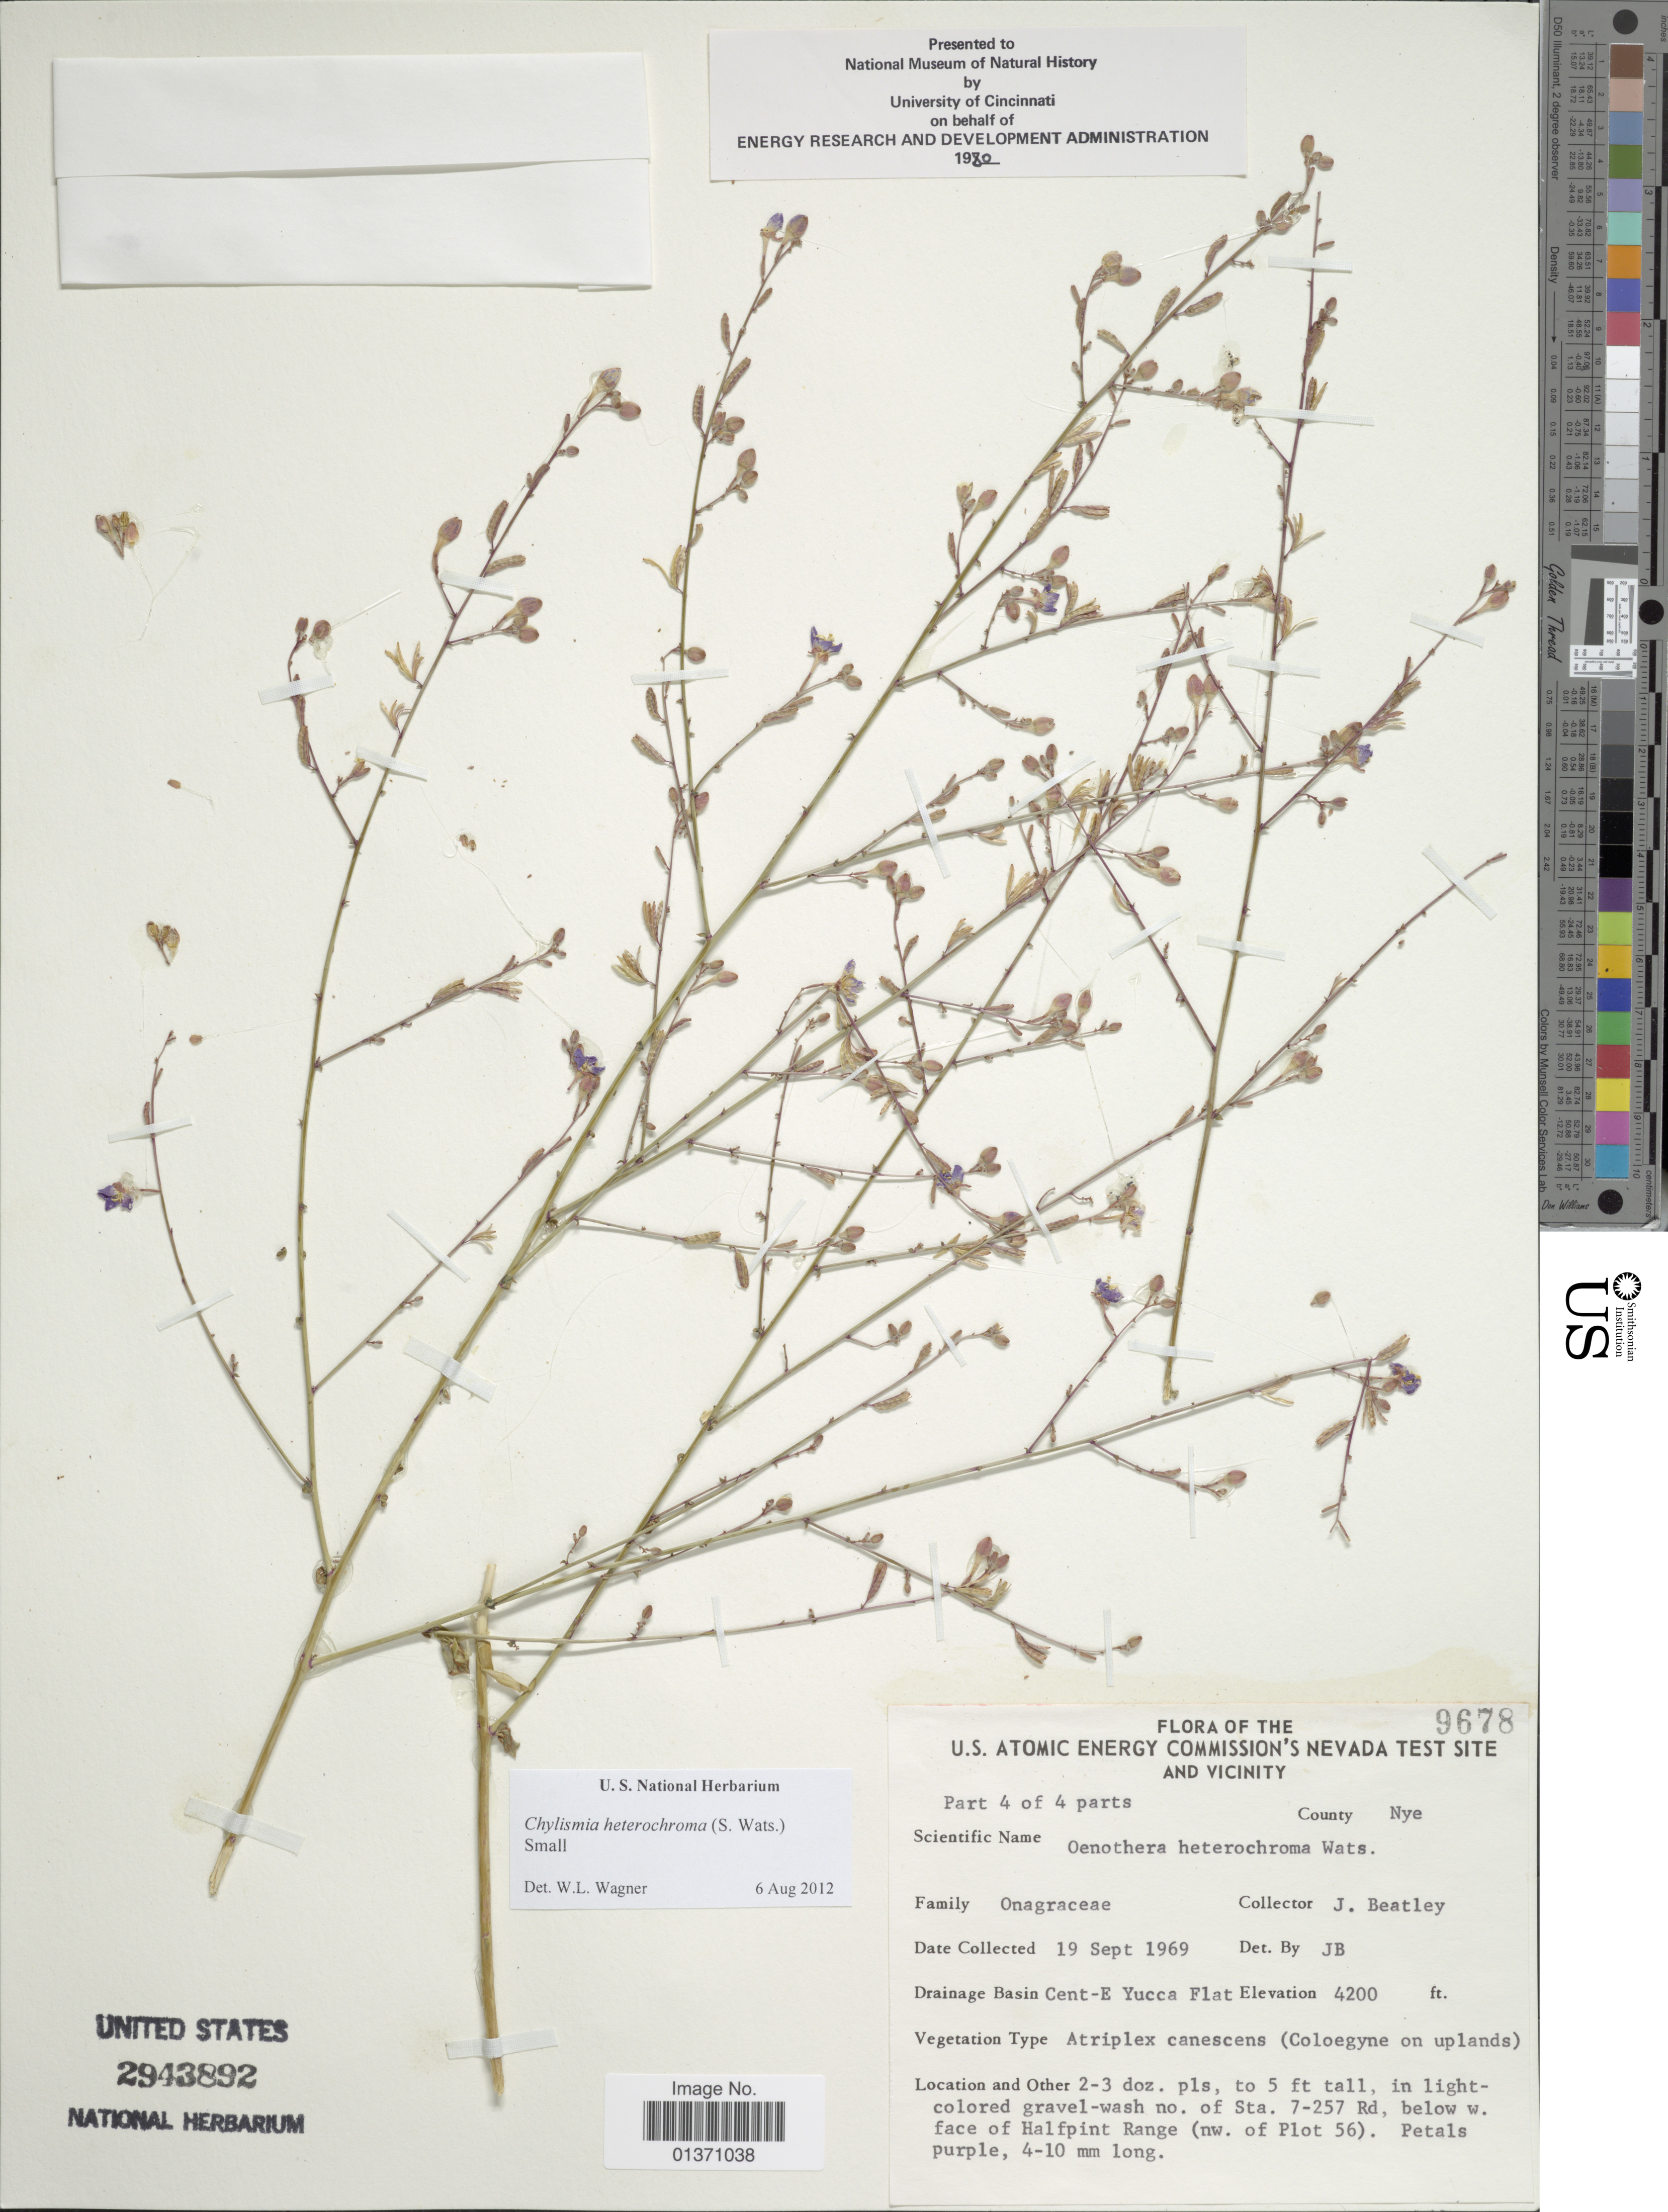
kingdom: Plantae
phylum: Tracheophyta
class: Magnoliopsida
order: Myrtales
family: Onagraceae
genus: Chylismia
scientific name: Chylismia heterochroma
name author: (S. Watson) Small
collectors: J. C. Beatley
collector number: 9678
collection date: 1969-09-19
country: United States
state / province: Nevada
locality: U. S. Atomic Energy Commission's Nevada Test Site and Vicinity, Cent-E Yucca Flat, gravel-wash no. of Sta. 7-257 Rd, below w. face of Halfpint Range (nw. of Plot 56), County Nye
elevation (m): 1280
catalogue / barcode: US 2943892